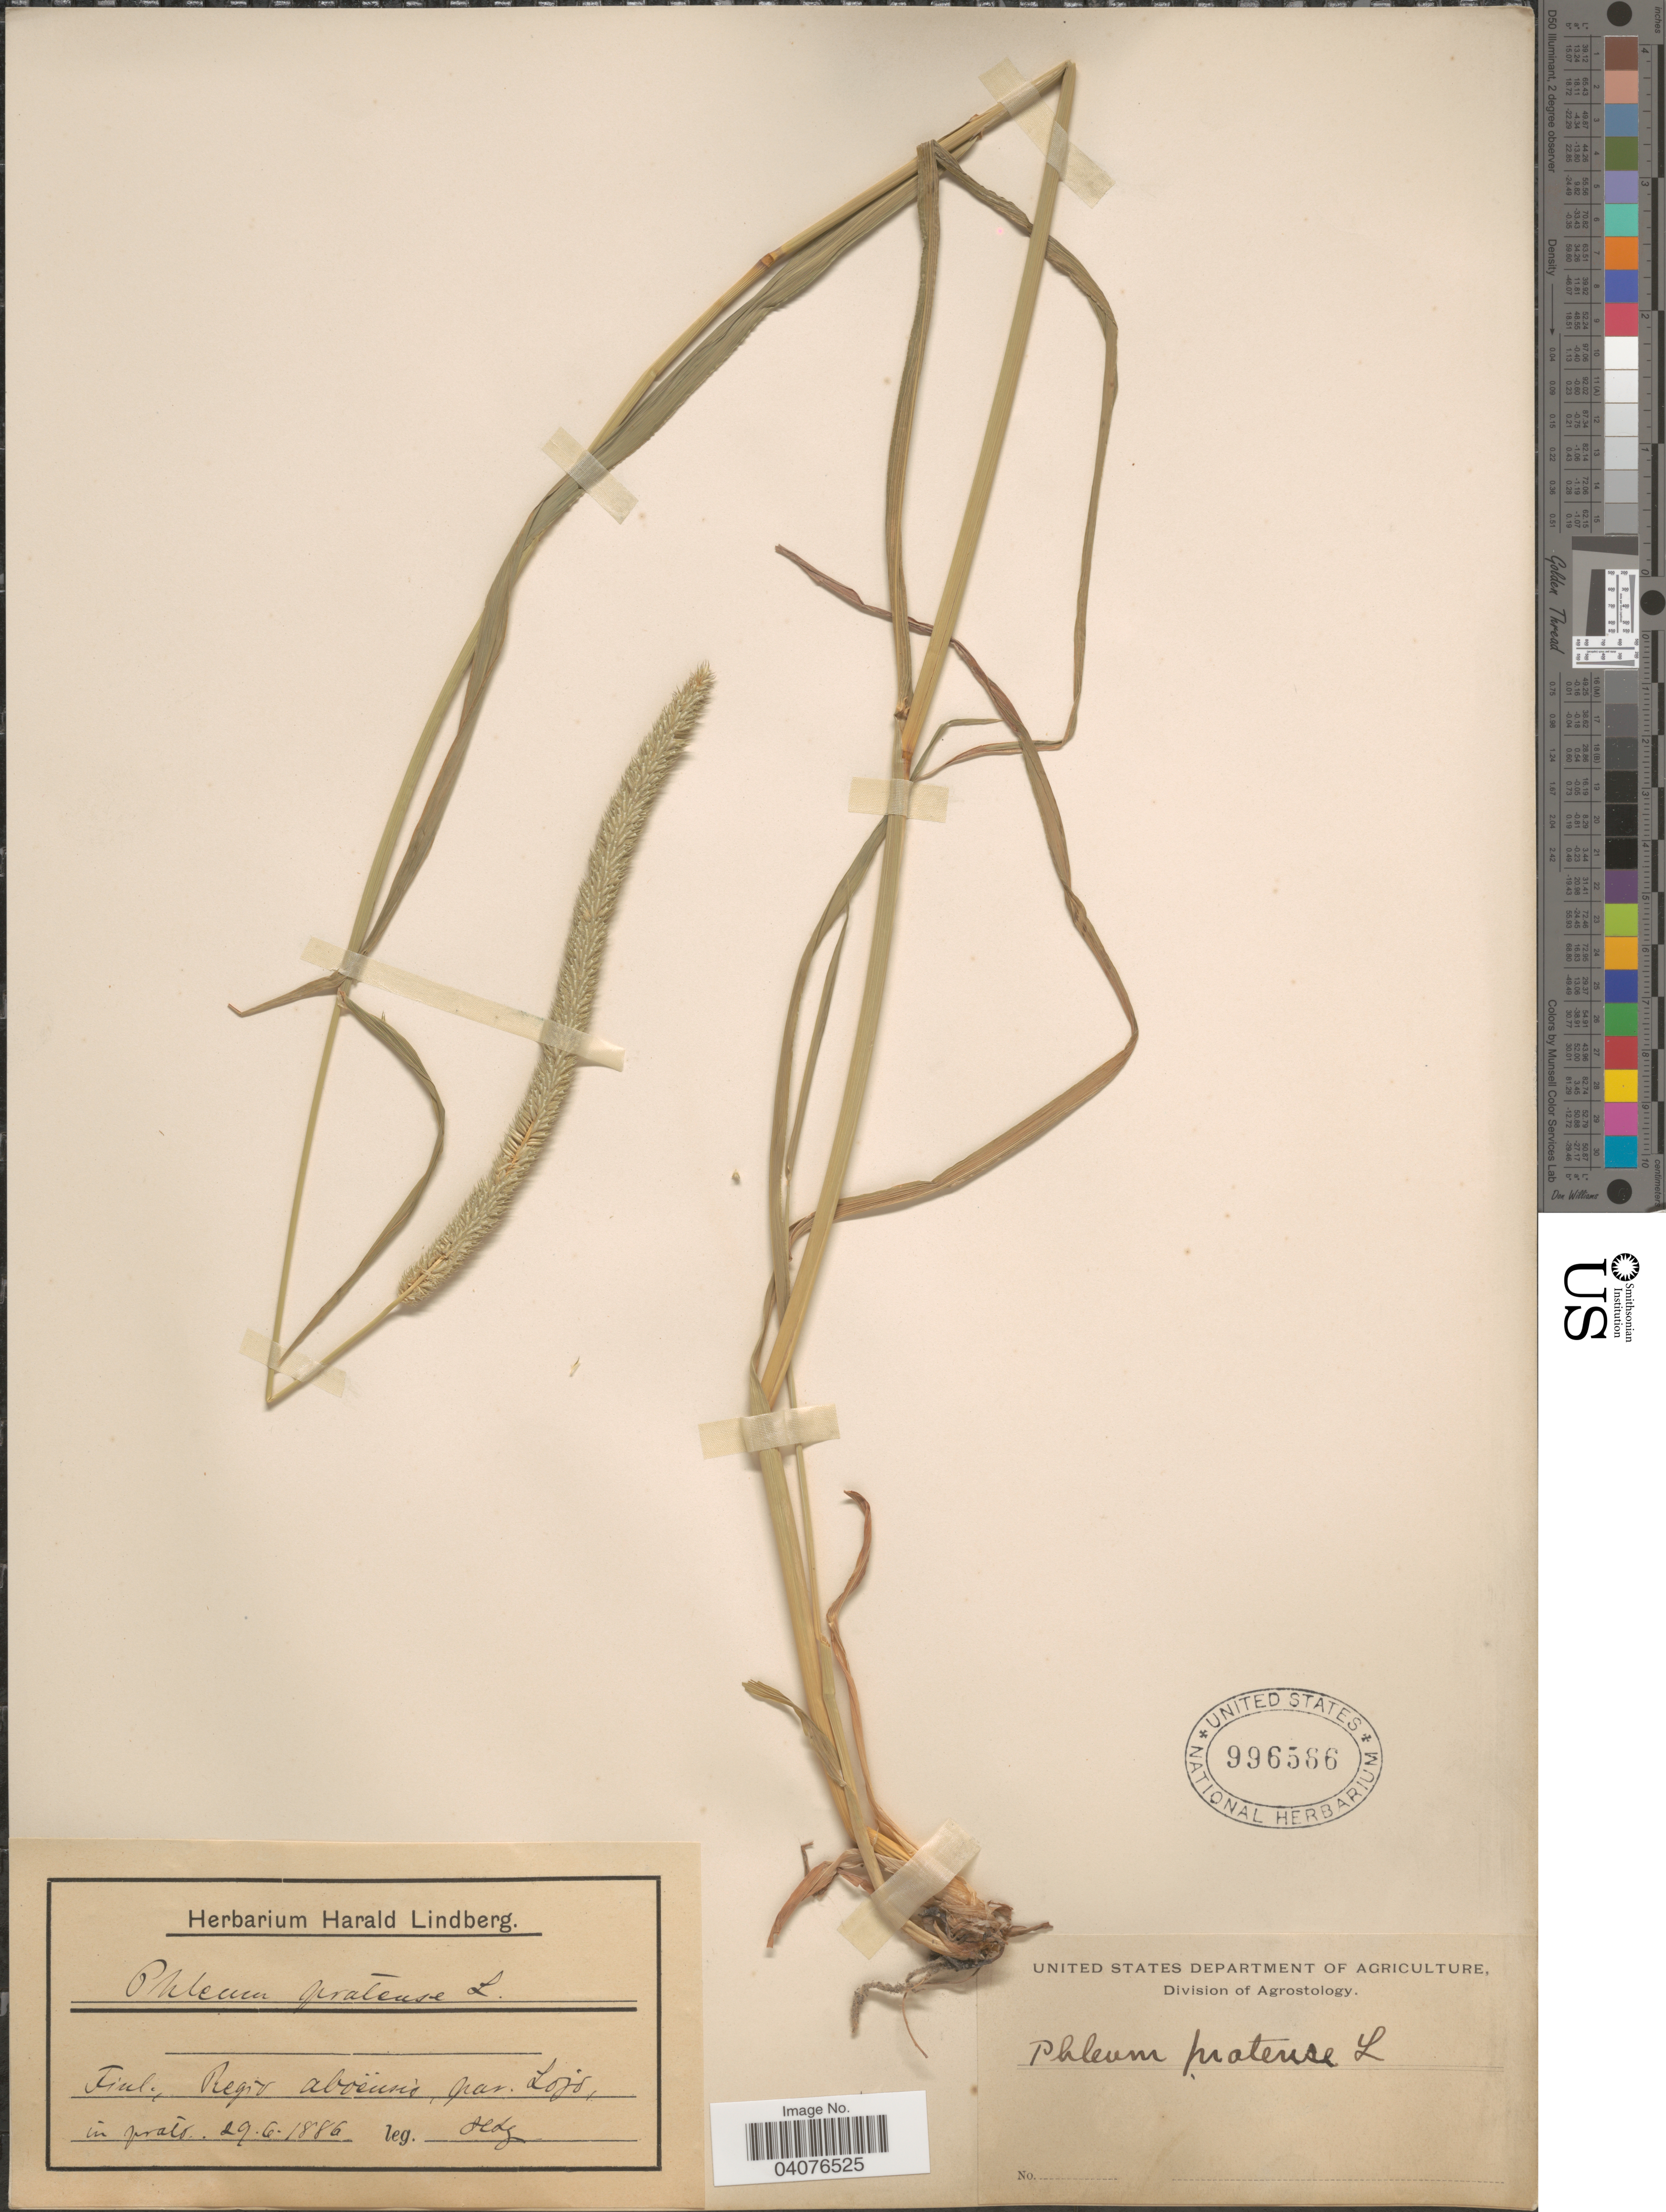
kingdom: Plantae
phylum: Tracheophyta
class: Liliopsida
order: Poales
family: Poaceae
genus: Phleum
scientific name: Phleum pratense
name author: L.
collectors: H. Lindberg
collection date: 1886-06-29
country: Finland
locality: Tirol. Regio aboënsis, par. Lojo, in prato.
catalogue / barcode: US 996566